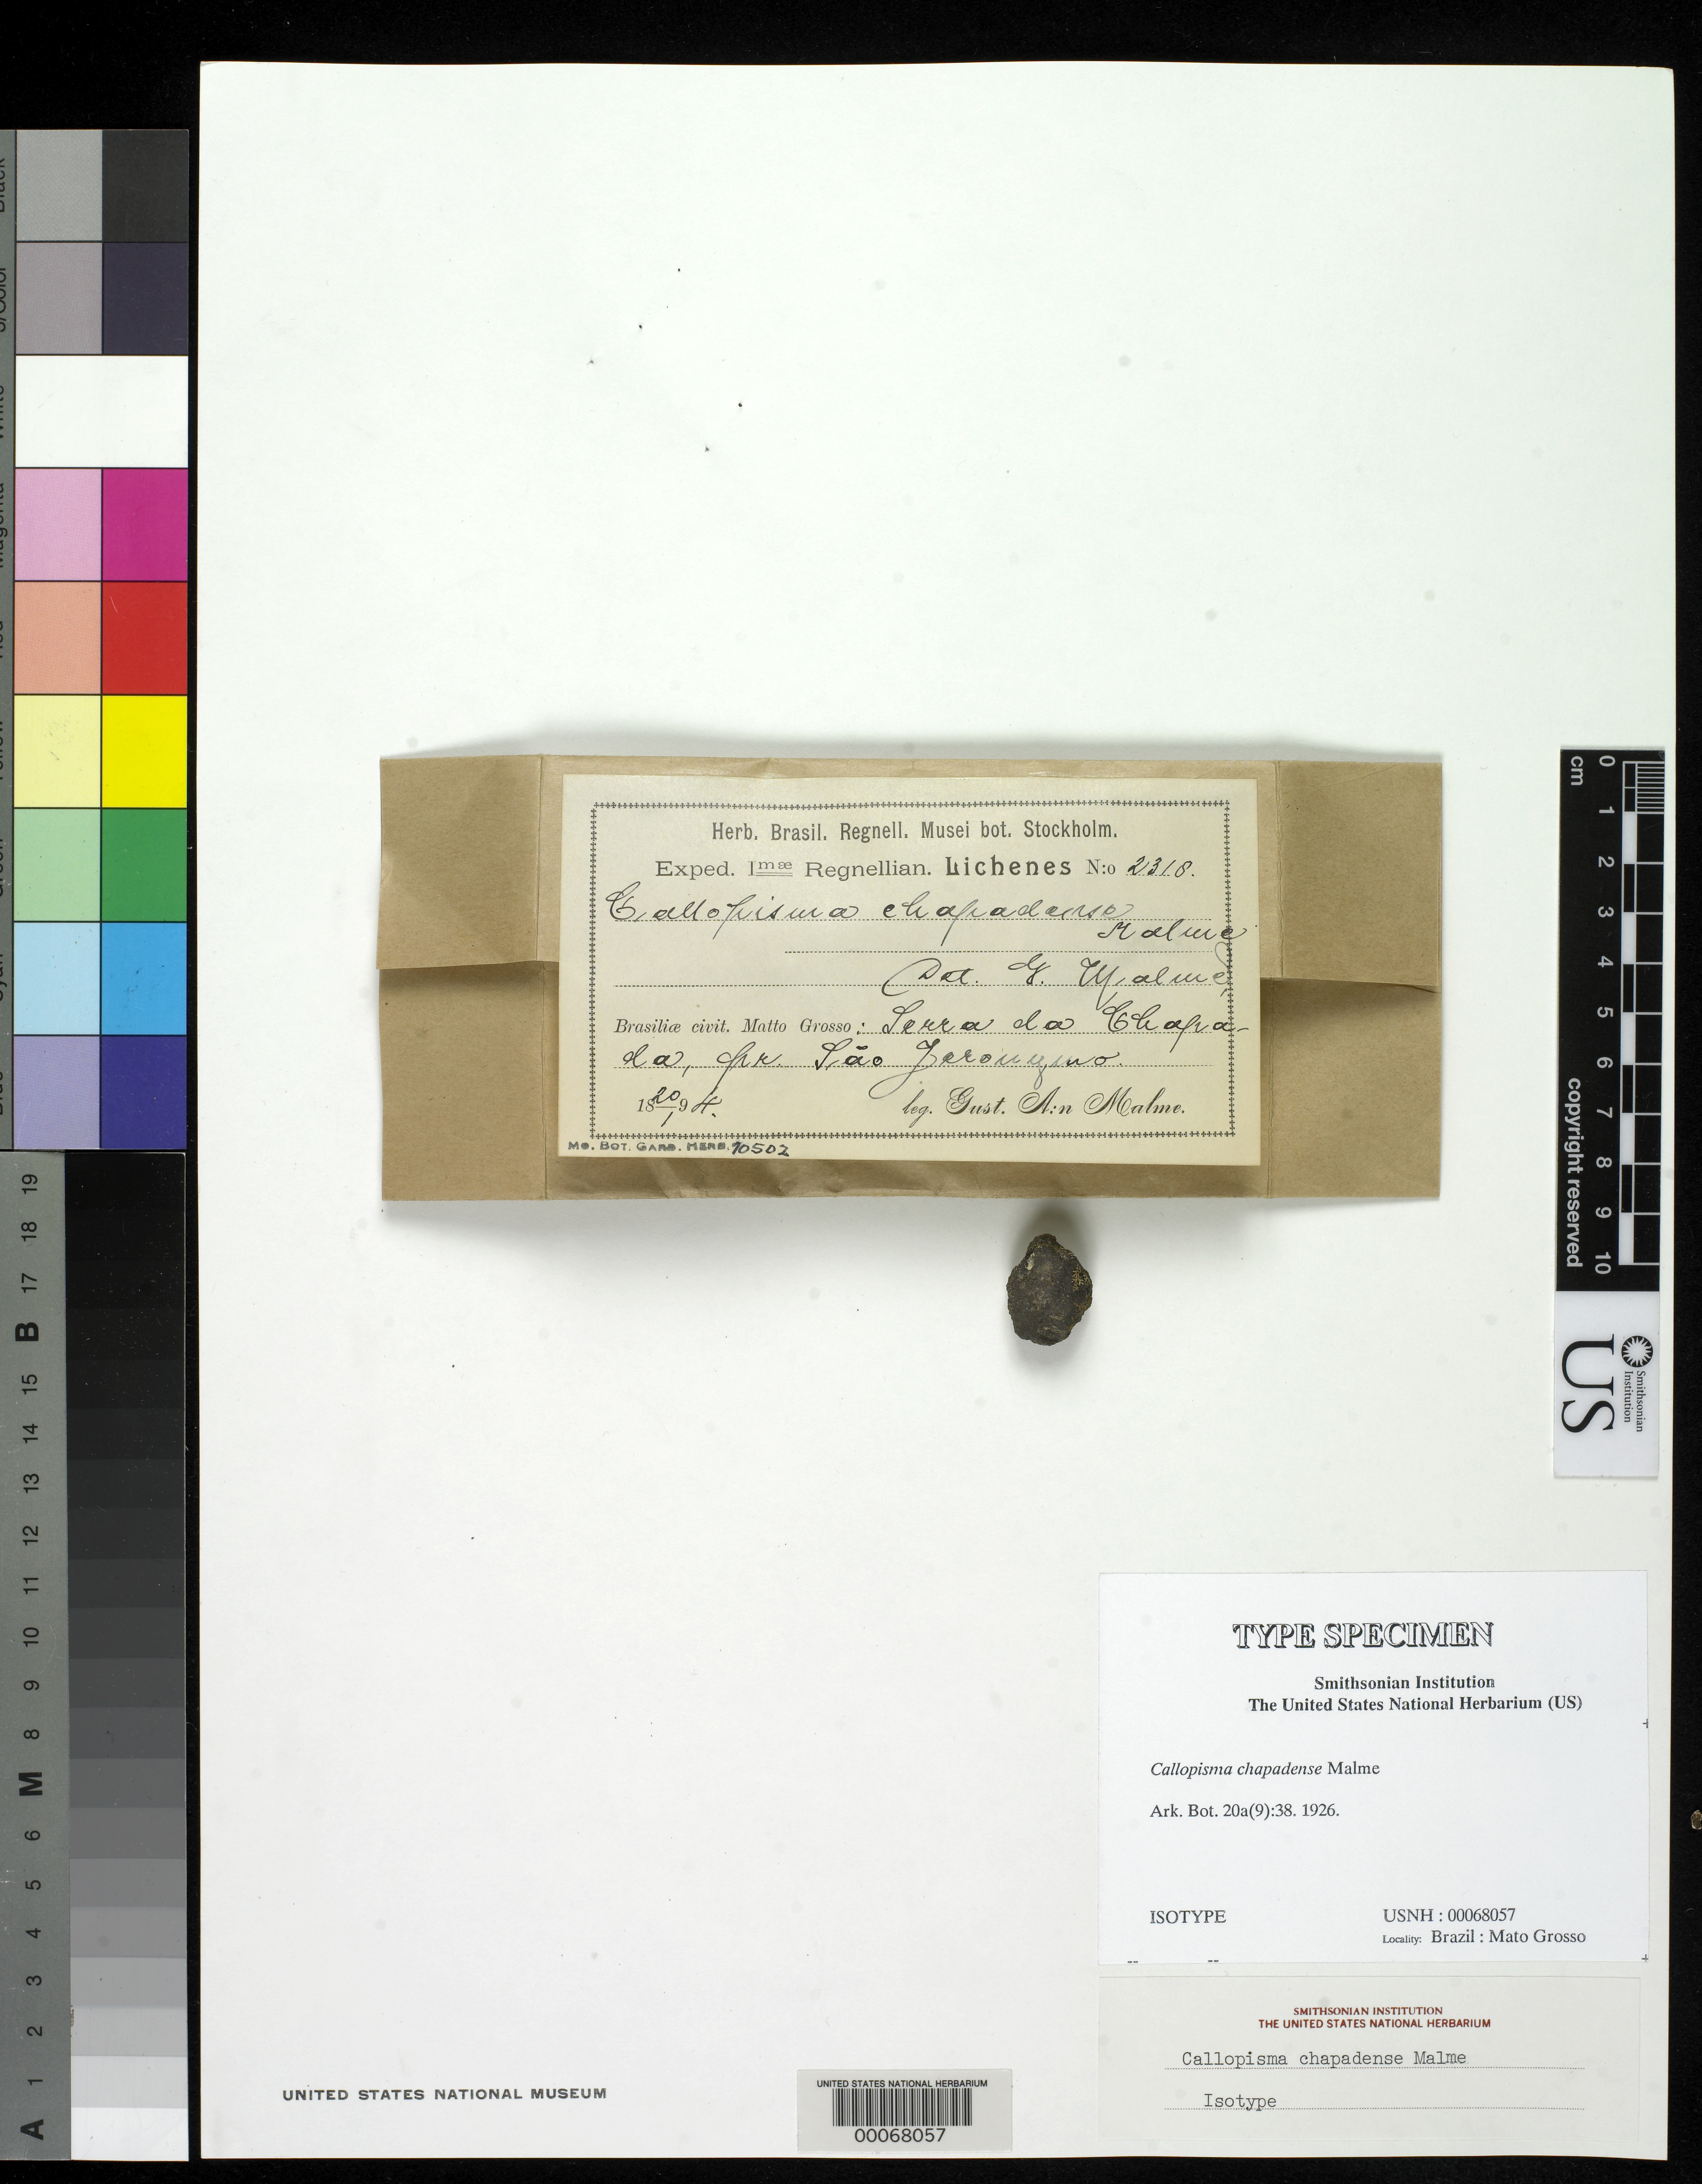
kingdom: Fungi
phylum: Ascomycota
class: Lecanoromycetes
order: Teloschistales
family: Teloschistaceae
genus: Callopisma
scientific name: Callopisma chapadense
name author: Malme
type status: Isotype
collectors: G. O. A. Malme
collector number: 2318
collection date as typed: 20 Jan 1894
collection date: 1894-01-20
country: Brazil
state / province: Mato Grosso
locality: Serra da Chapada, near Sao Jeronymo.